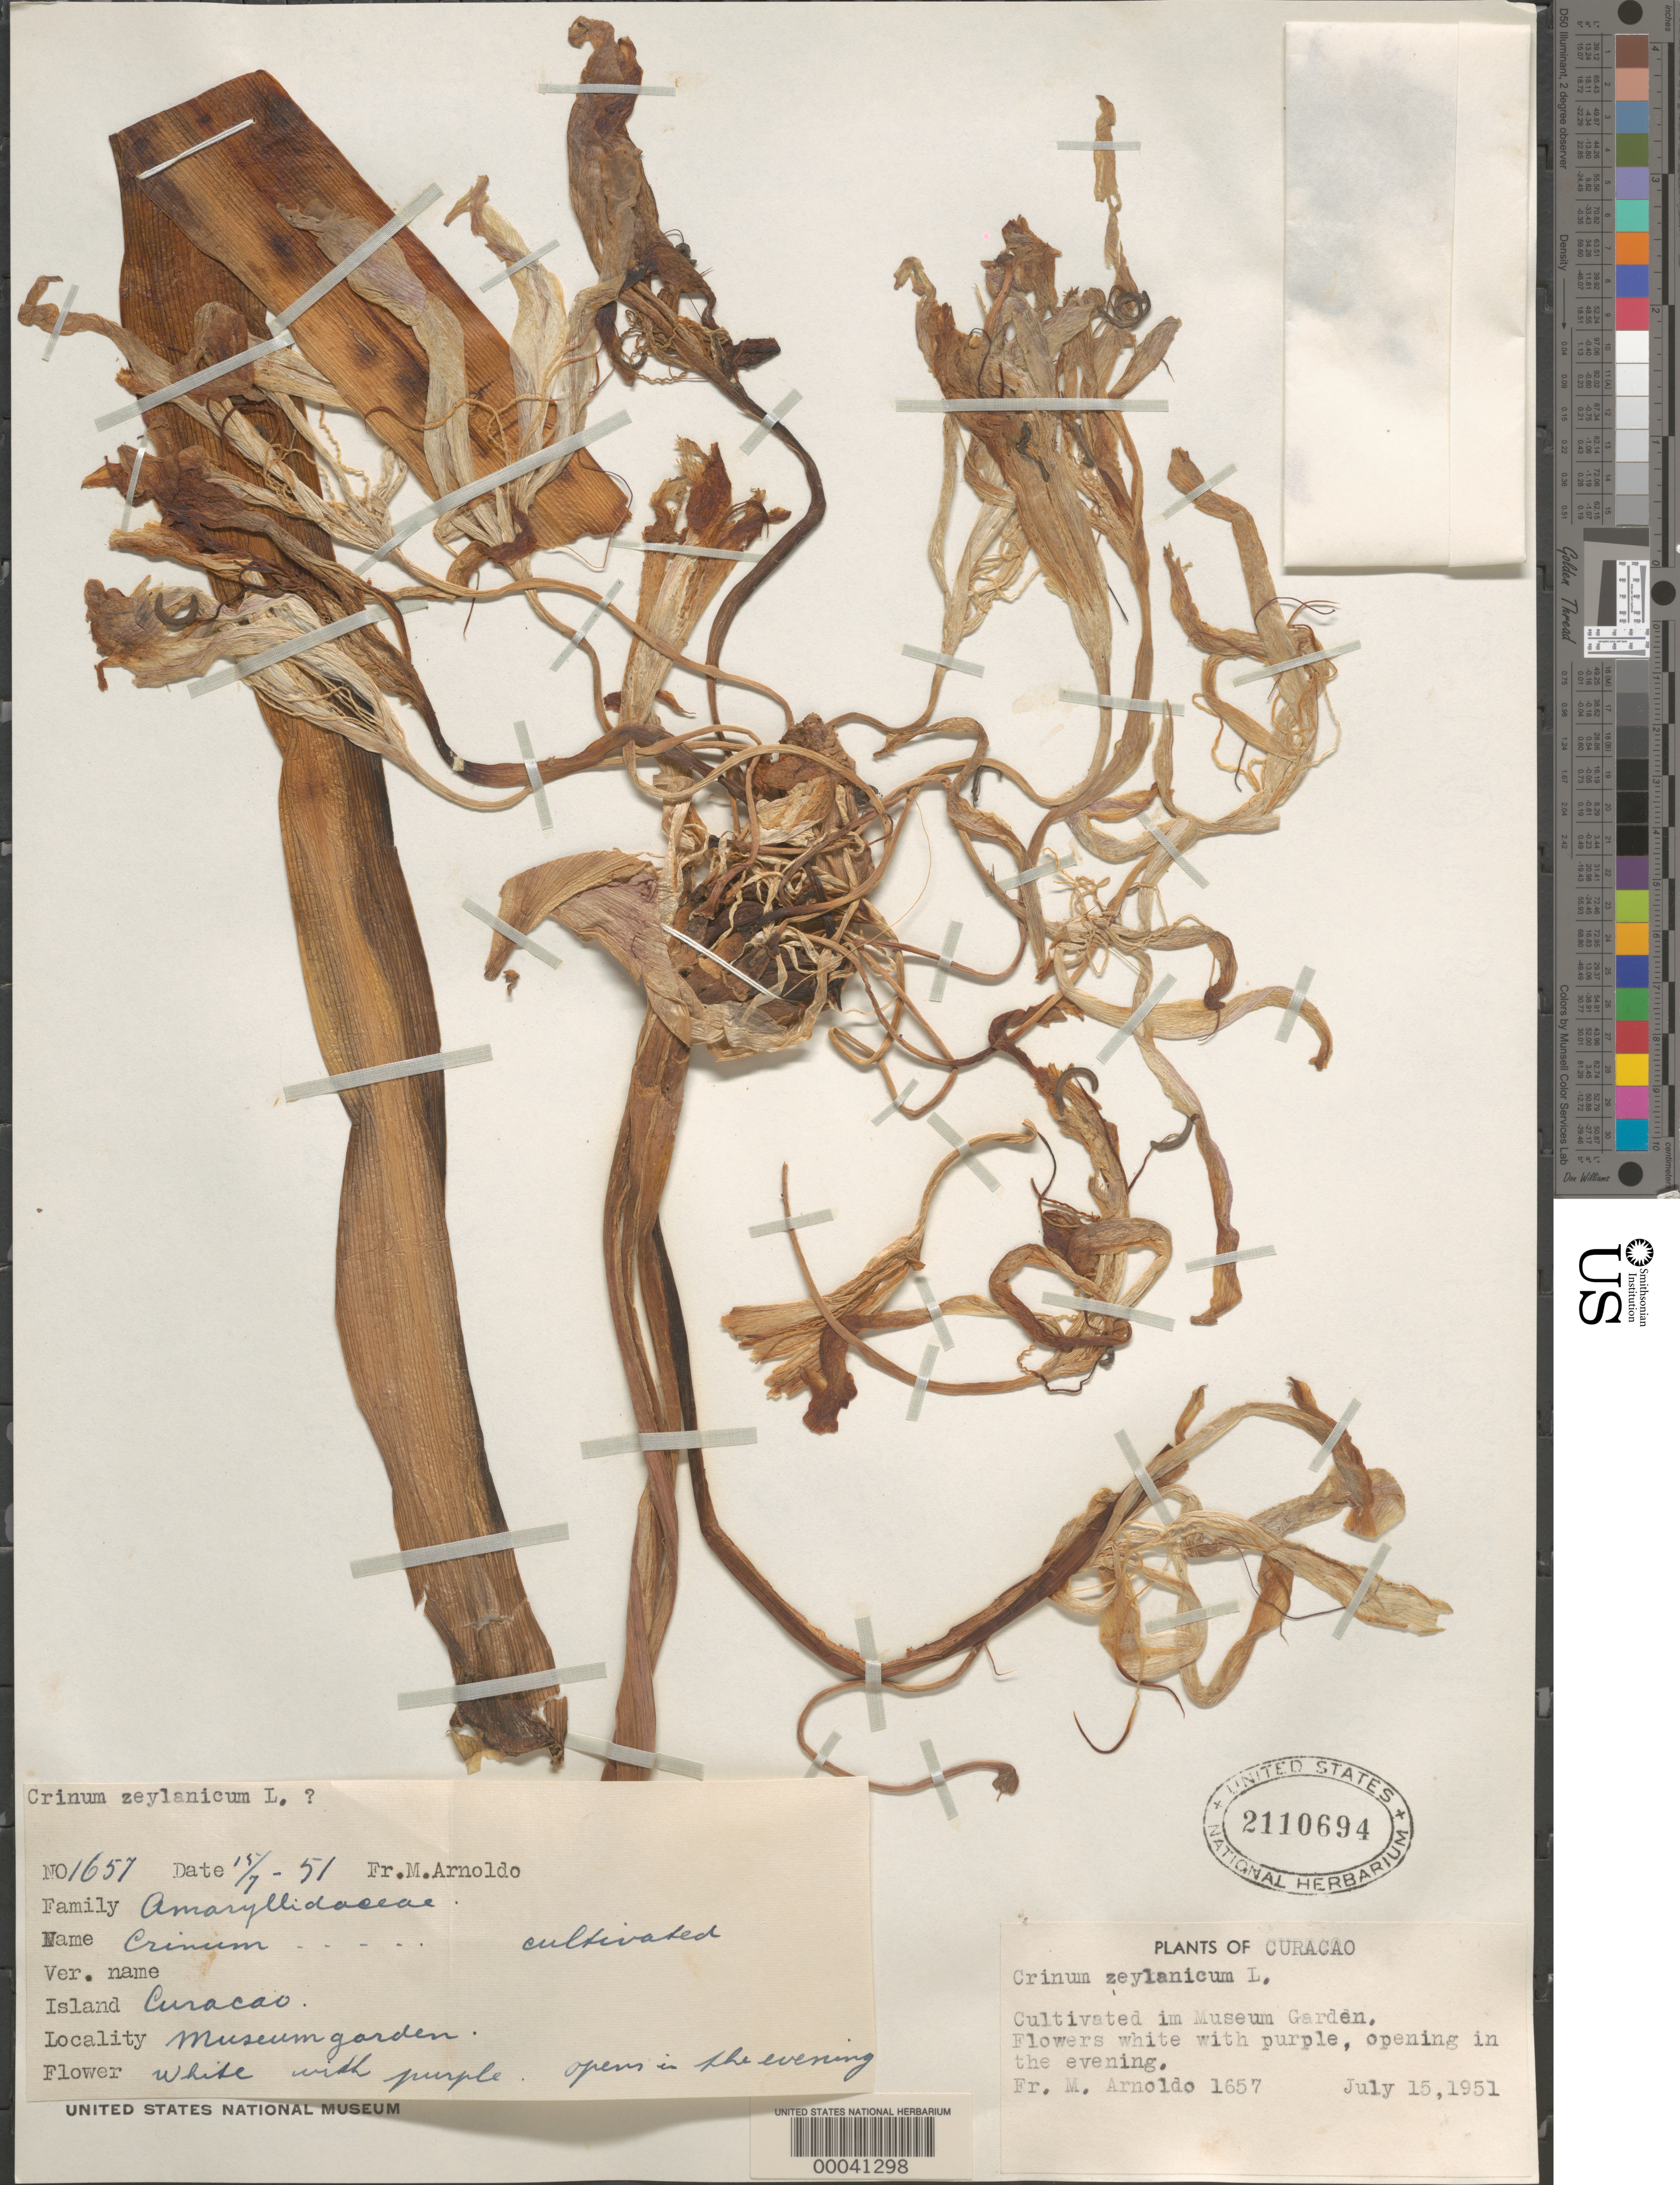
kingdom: Plantae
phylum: Tracheophyta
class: Liliopsida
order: Asparagales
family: Amaryllidaceae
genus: Crinum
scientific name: Crinum zeylanicum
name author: (L.) L.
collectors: N. Arnoldo-Broeders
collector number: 1657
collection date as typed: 15 Jul 1951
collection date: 1951-07-15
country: Curaçao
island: Curaçao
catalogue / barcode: US 2110694